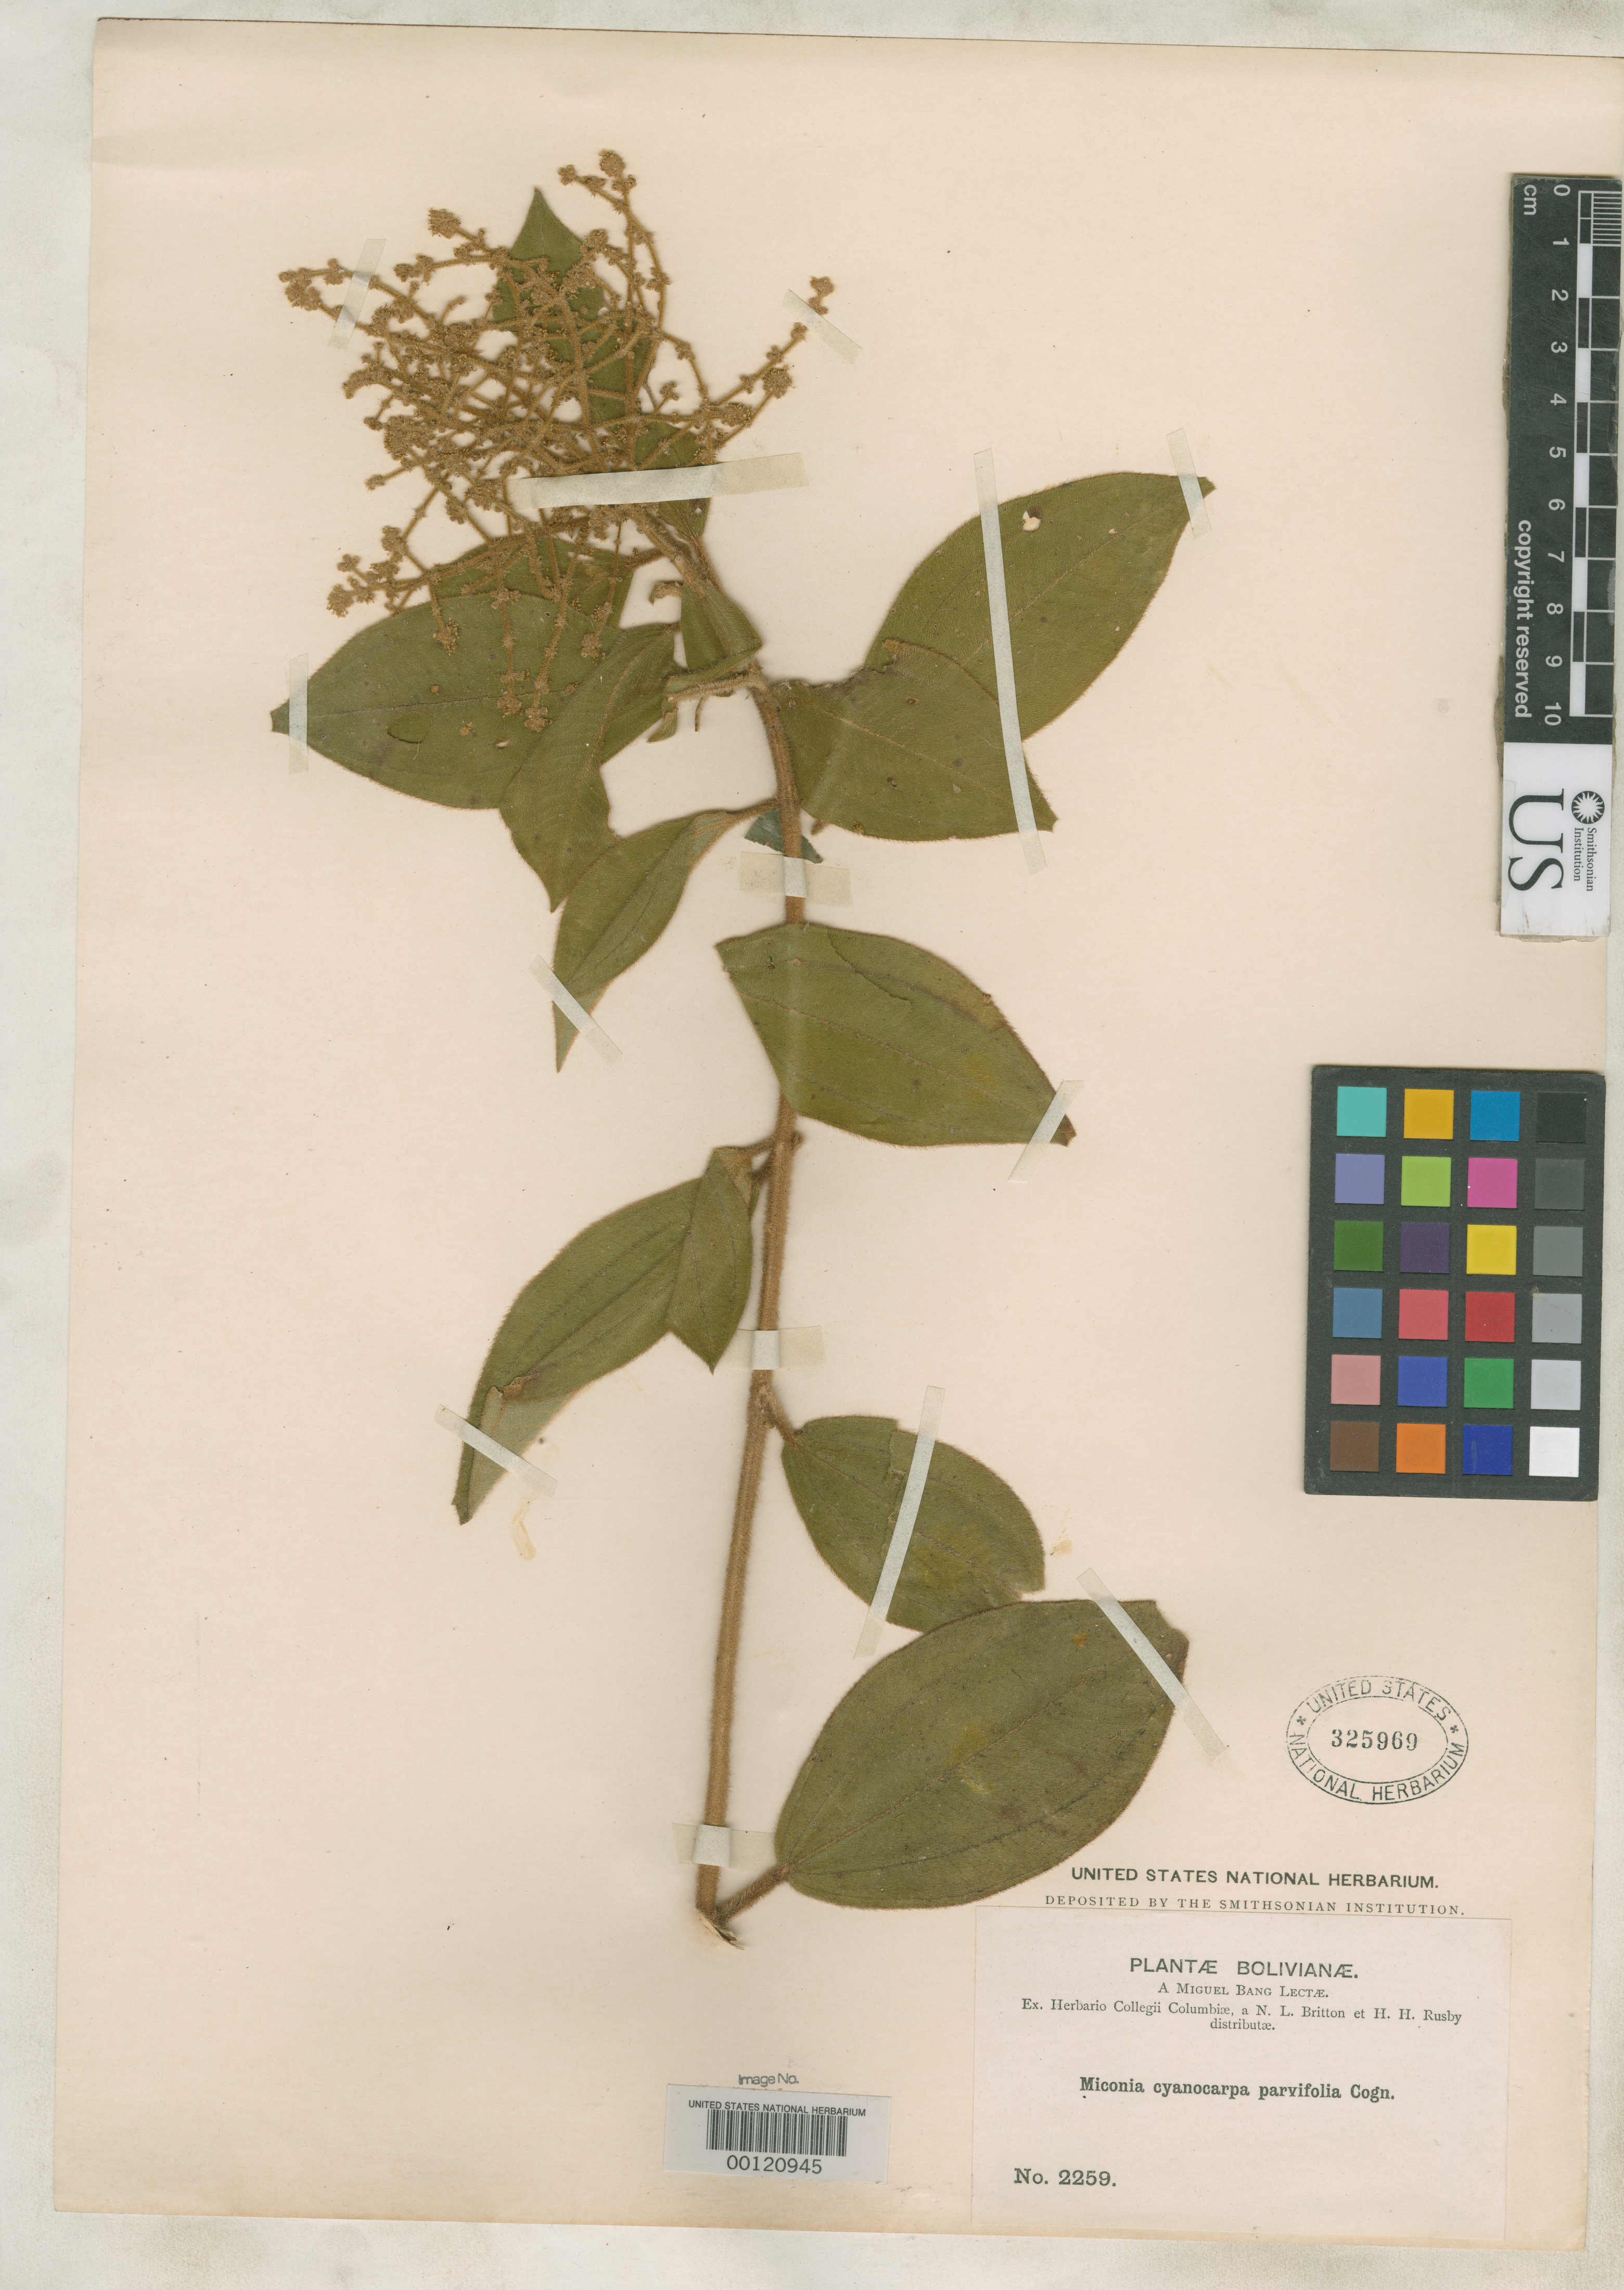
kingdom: Plantae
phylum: Tracheophyta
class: Magnoliopsida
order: Myrtales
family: Melastomataceae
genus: Miconia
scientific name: Miconia cyanocarpa var. parvifolia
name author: Cogn.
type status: Isotype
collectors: M. Bang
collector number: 2259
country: Bolivia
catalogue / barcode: US 325969